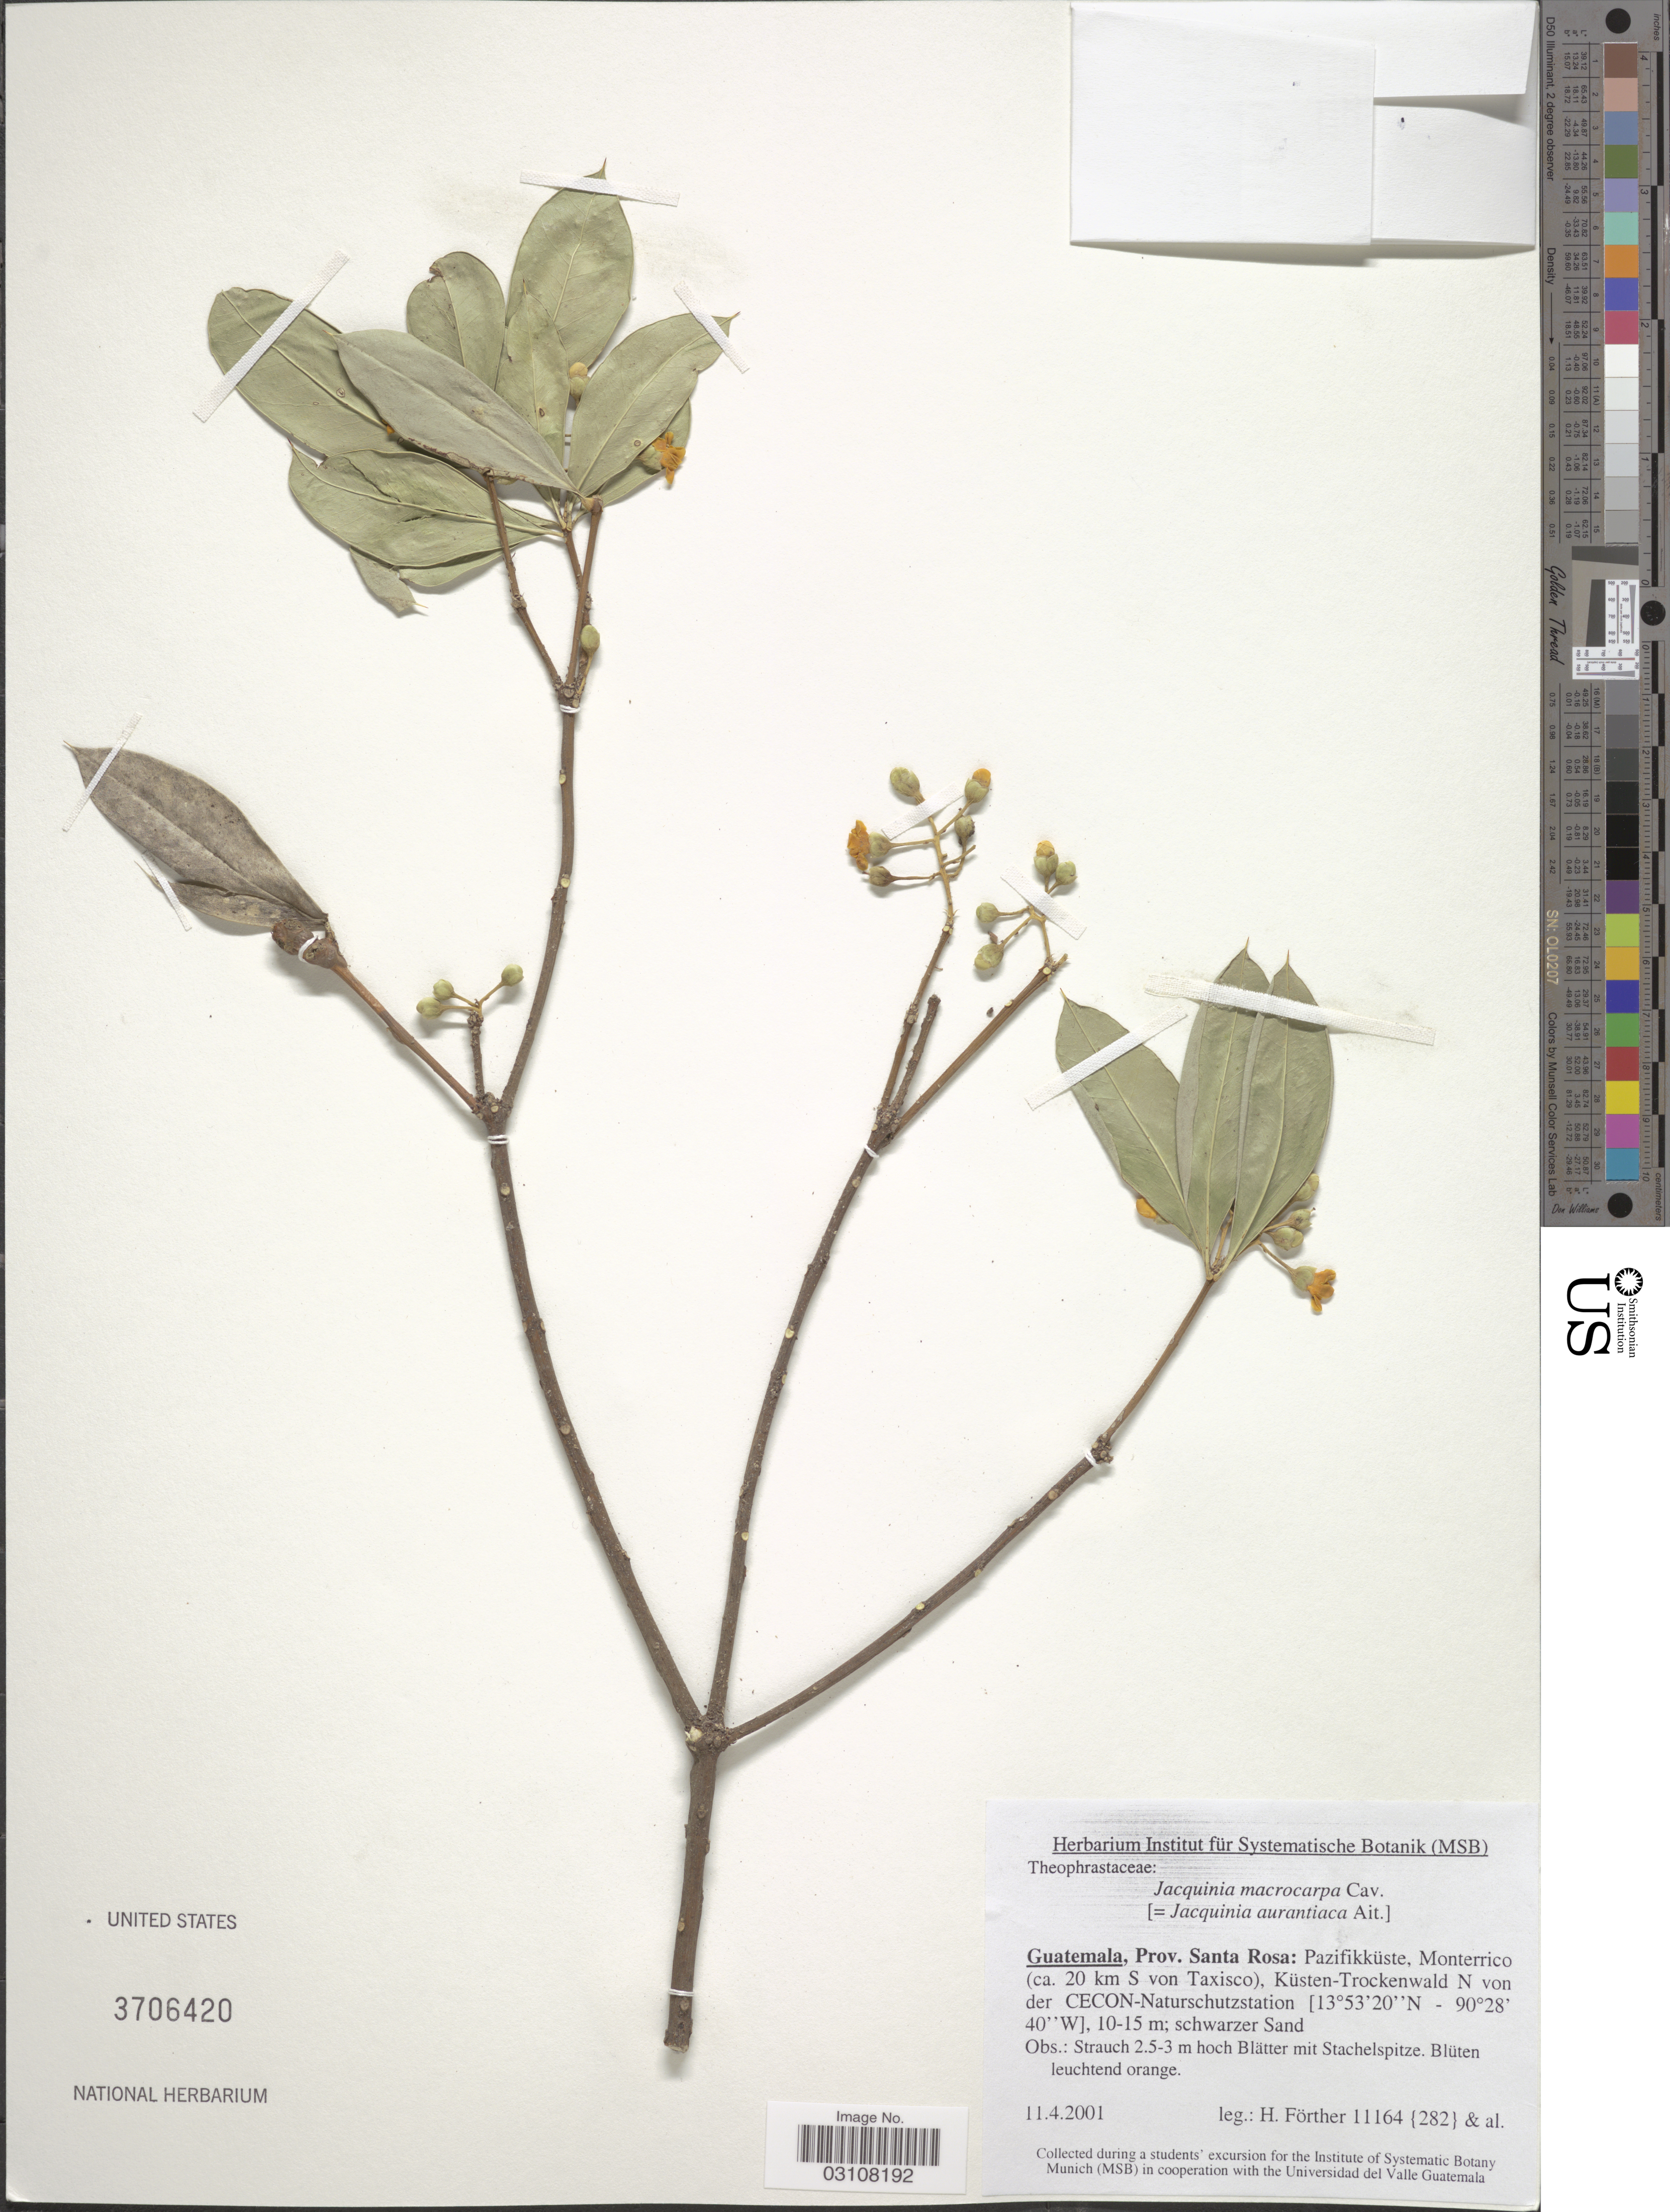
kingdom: Plantae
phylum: Tracheophyta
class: Magnoliopsida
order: Ericales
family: Primulaceae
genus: Jacquinia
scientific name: Jacquinia macrocarpa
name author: Cav.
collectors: H. Förther & et al.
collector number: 11164{282}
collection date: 2001-04-11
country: Guatemala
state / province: Santa Rosa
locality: Pazifikküste, Monterrico (ca. 20 km S von Taxisco), Küsten-Trockenwald N von der CECON-Naturschutzstation, schwarzer Sand.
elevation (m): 10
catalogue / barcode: US 3706420